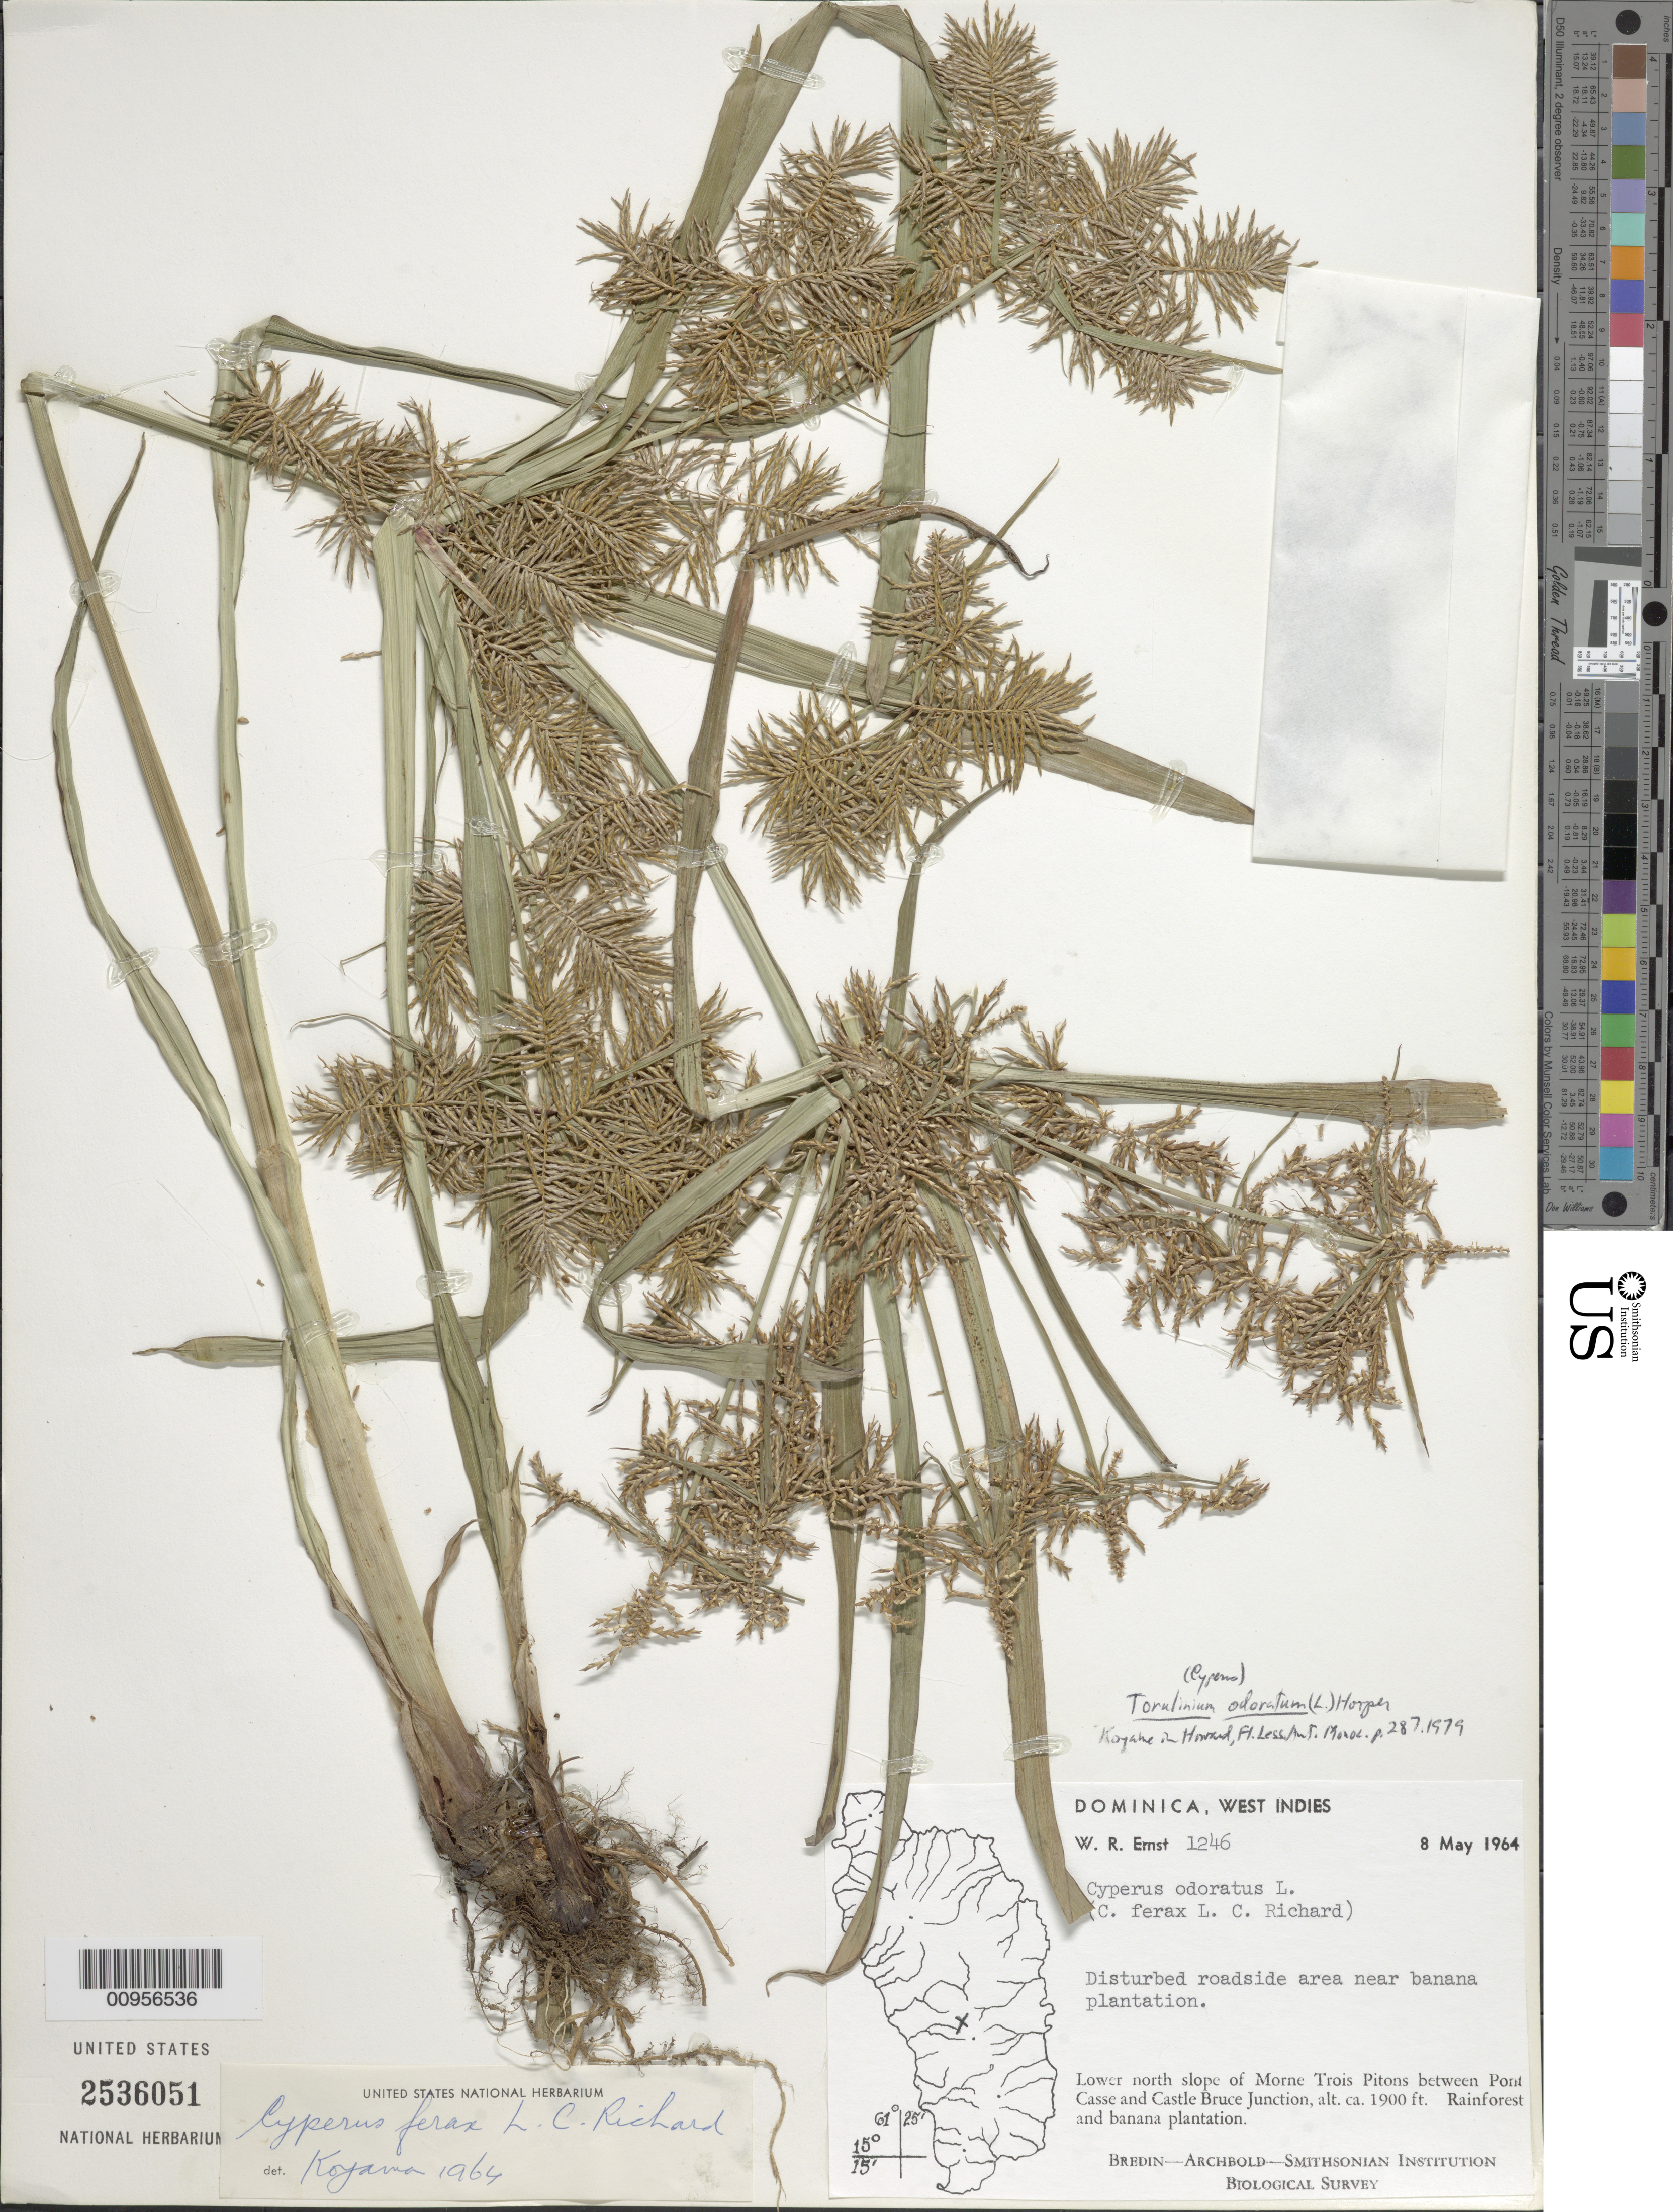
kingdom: Plantae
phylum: Tracheophyta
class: Liliopsida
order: Poales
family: Cyperaceae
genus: Cyperus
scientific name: Cyperus odoratus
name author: L.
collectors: W. R. Ernst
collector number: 1246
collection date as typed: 08 May 1964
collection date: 1964-05-08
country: Dominica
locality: Roadside area near banana plantation on lower north slope of Morne Trois Pitons between Pont Cassé and Castle Bruce Junction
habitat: Disturbed roadside area near banana plantation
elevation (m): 579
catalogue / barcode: US 2536051